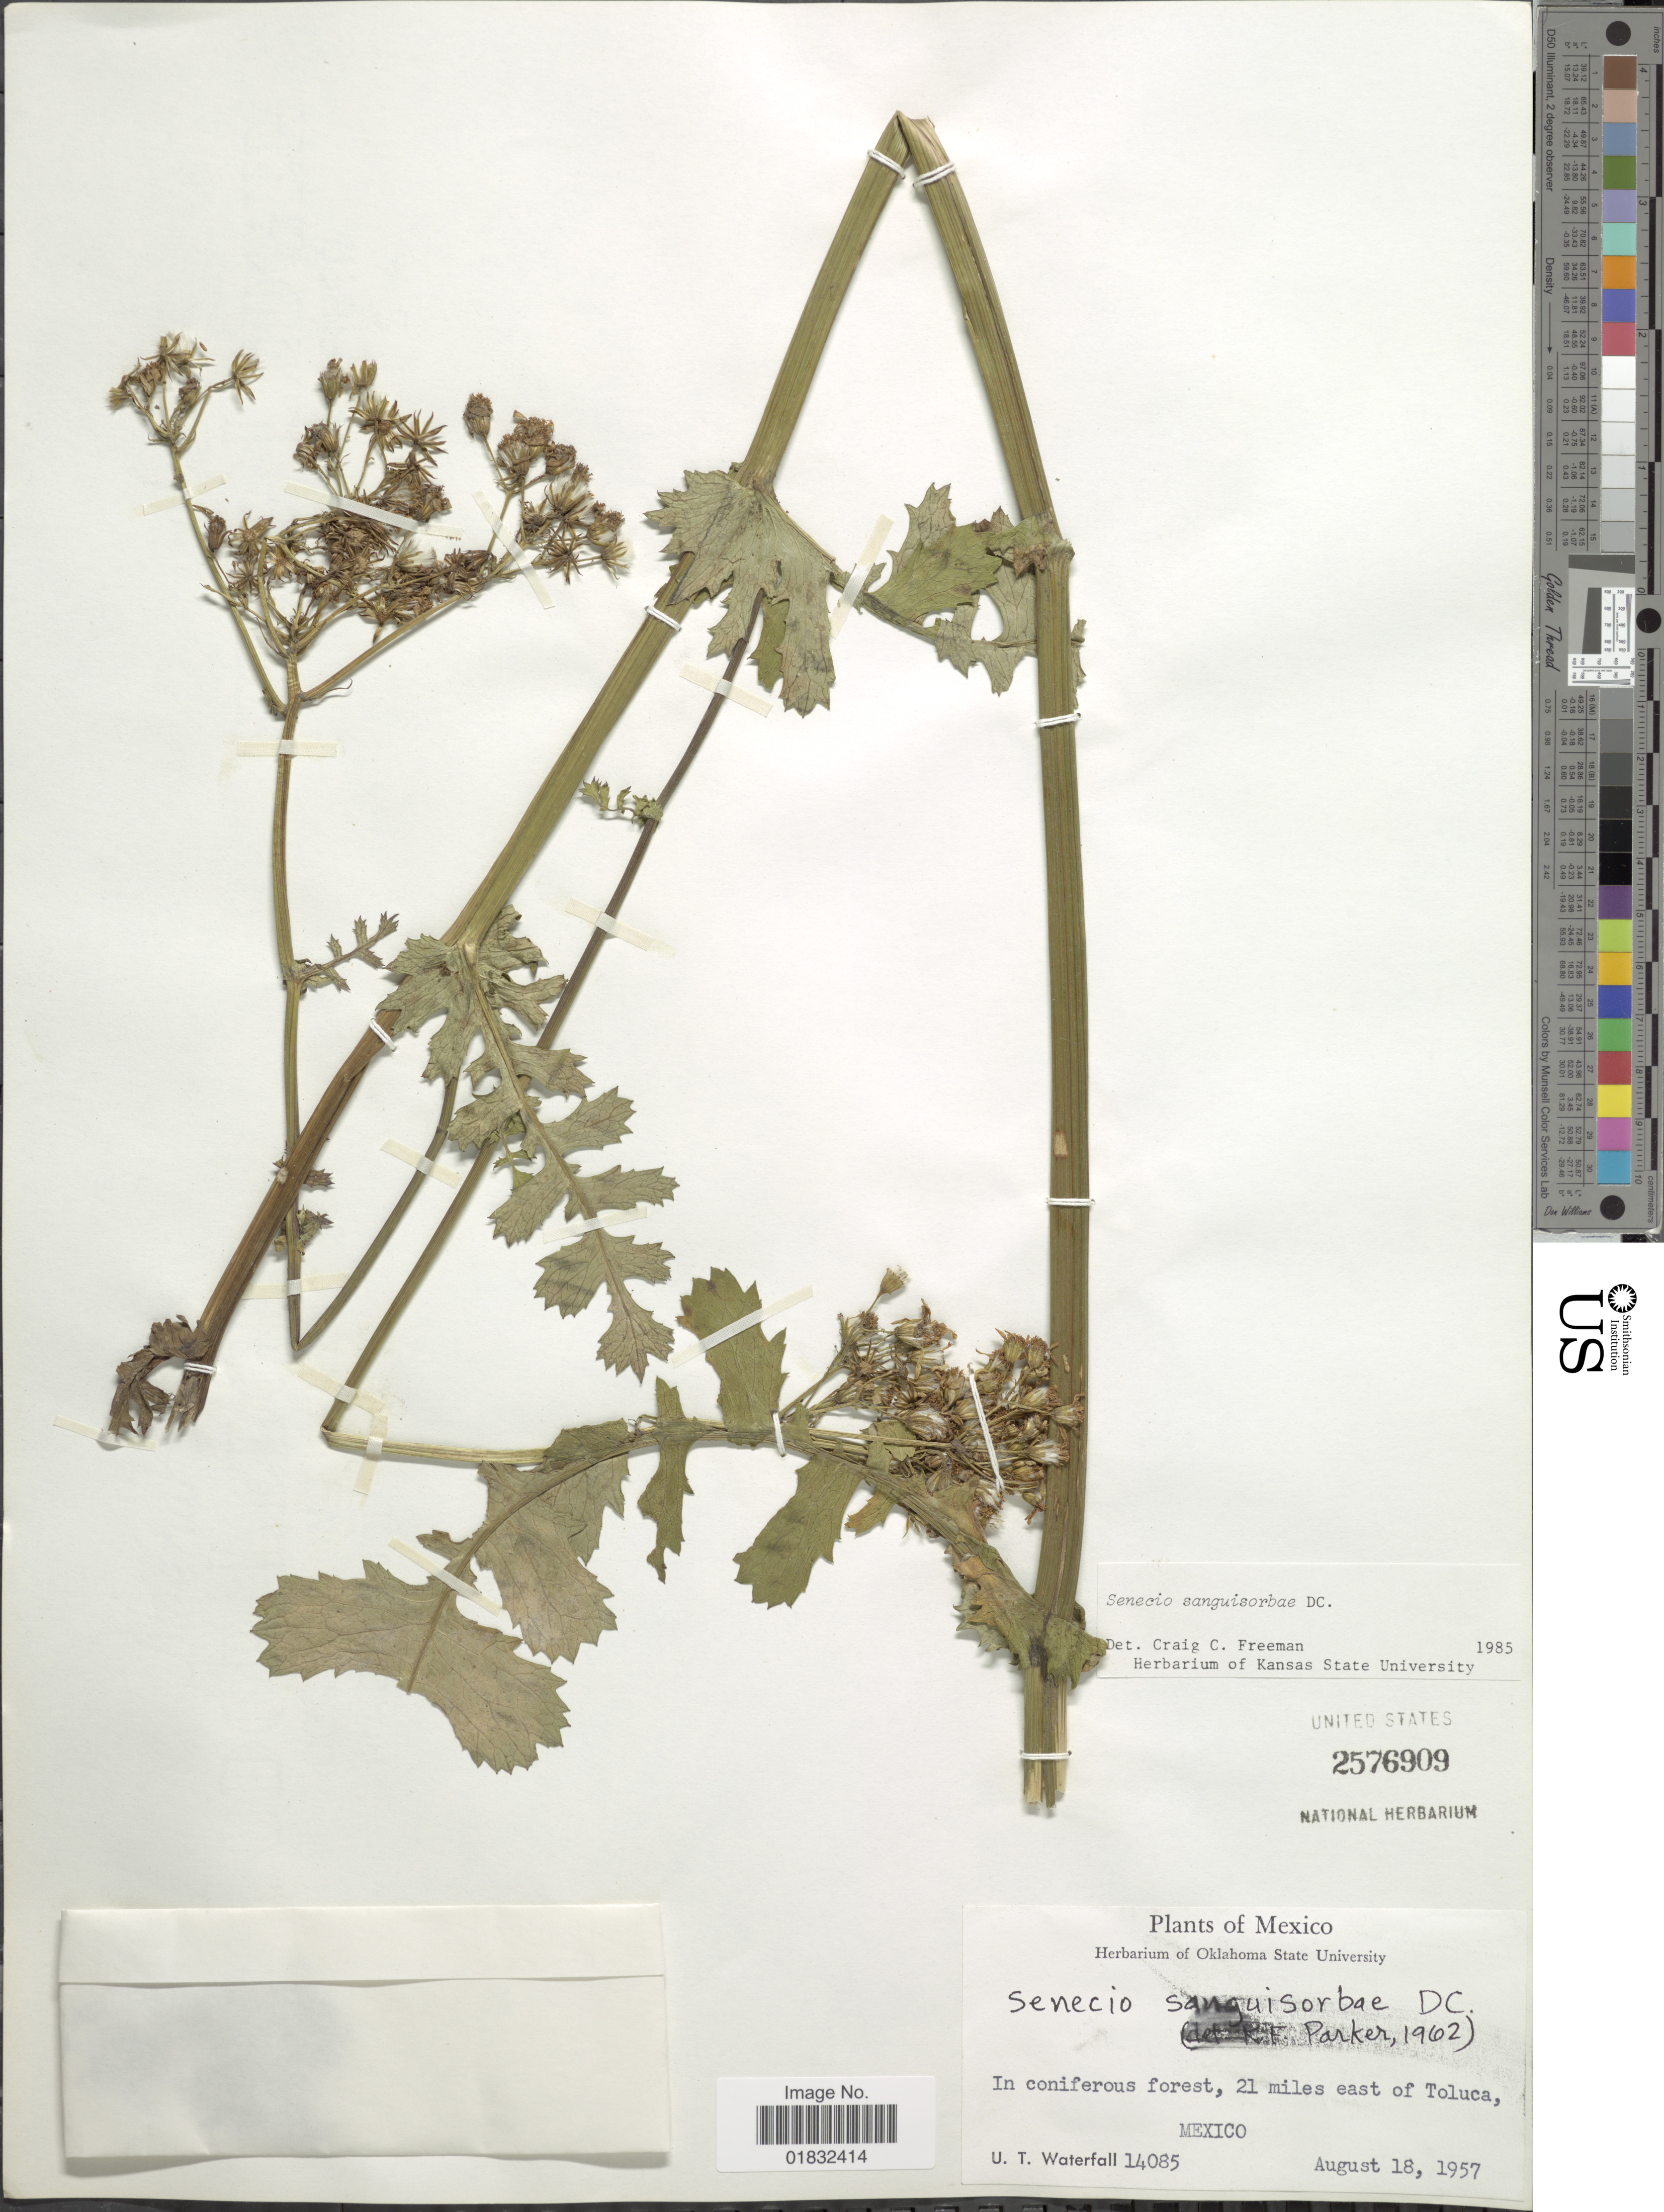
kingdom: Plantae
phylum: Tracheophyta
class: Magnoliopsida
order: Asterales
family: Asteraceae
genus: Packera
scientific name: Packera sanguisorboides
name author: (Rydb.) W.A. Weber & Á. Löve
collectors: U. T. Waterfall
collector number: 14085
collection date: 1957-08-18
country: Mexico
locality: In coniferous forest, 21 miles east of Toluca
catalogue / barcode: US 2576909